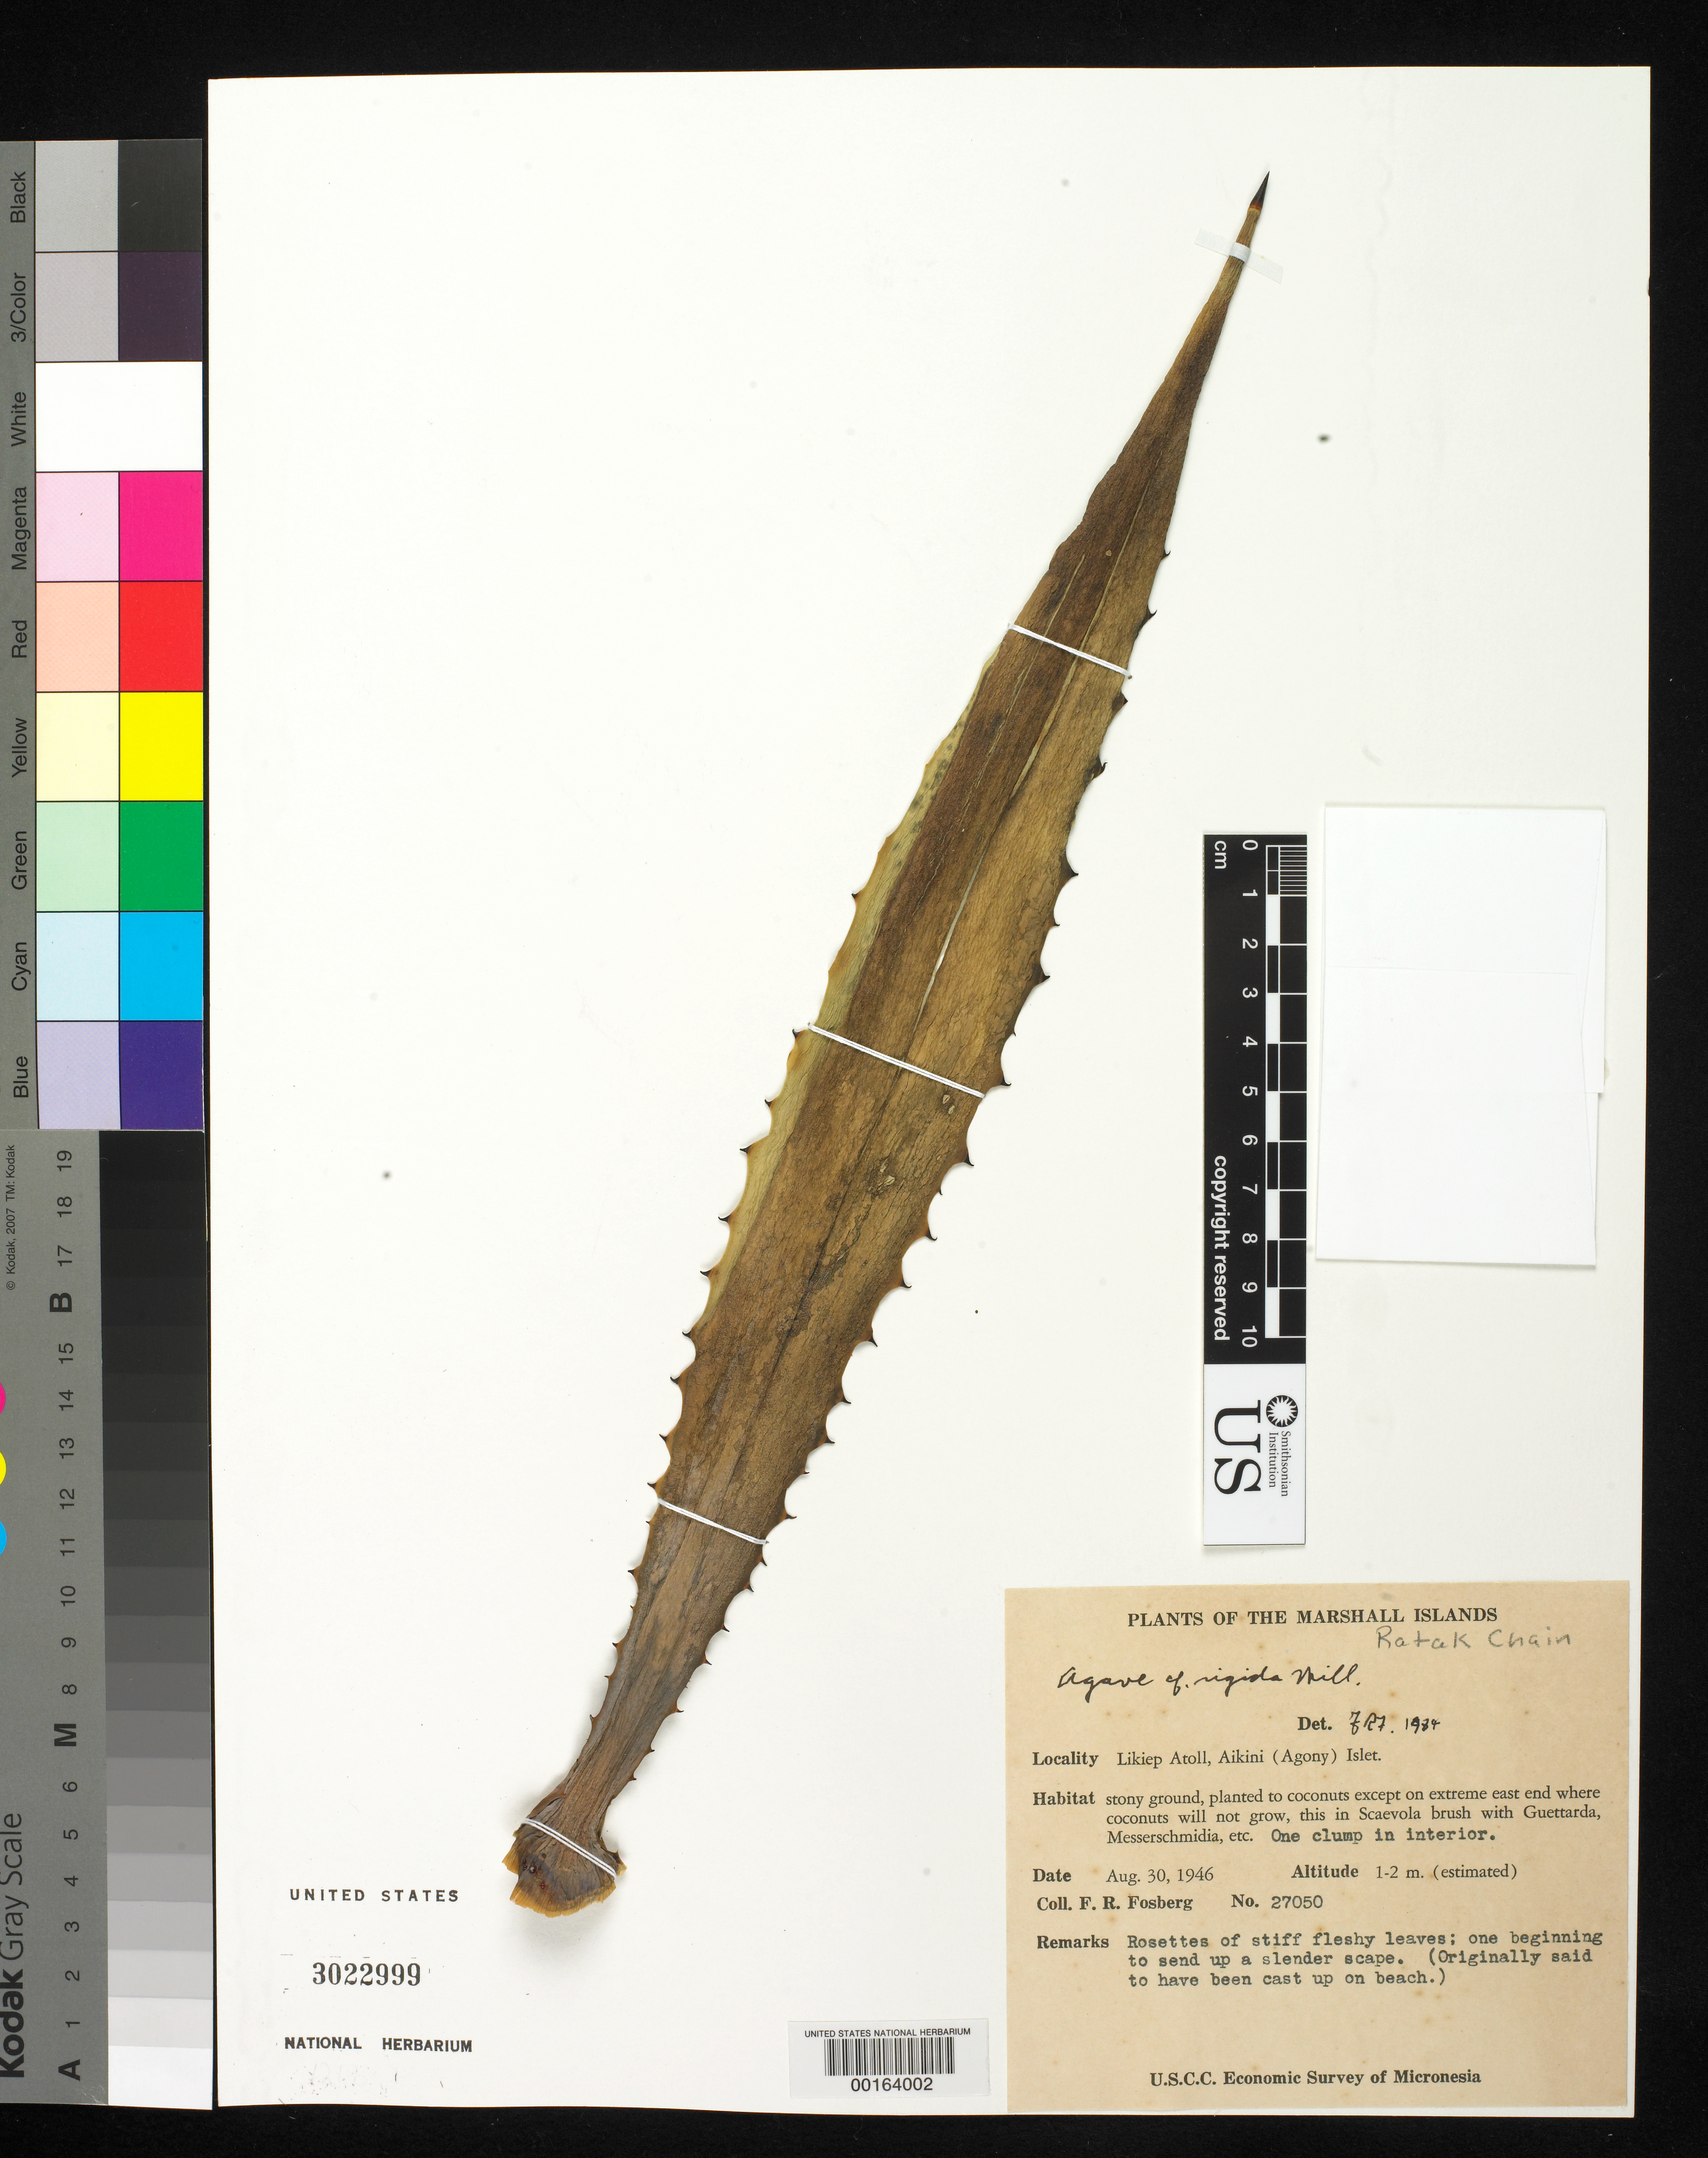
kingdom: Plantae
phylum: Tracheophyta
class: Liliopsida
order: Asparagales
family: Asparagaceae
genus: Agave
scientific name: Agave rigida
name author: Mill.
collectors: F. R. Fosberg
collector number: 27050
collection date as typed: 30 Aug 1946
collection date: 1946-08-30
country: Marshall Islands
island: Likiep Island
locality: Aikini (Agony) Islet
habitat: Stony ground, planted to coconuts, on clump in interior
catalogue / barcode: US 3022999